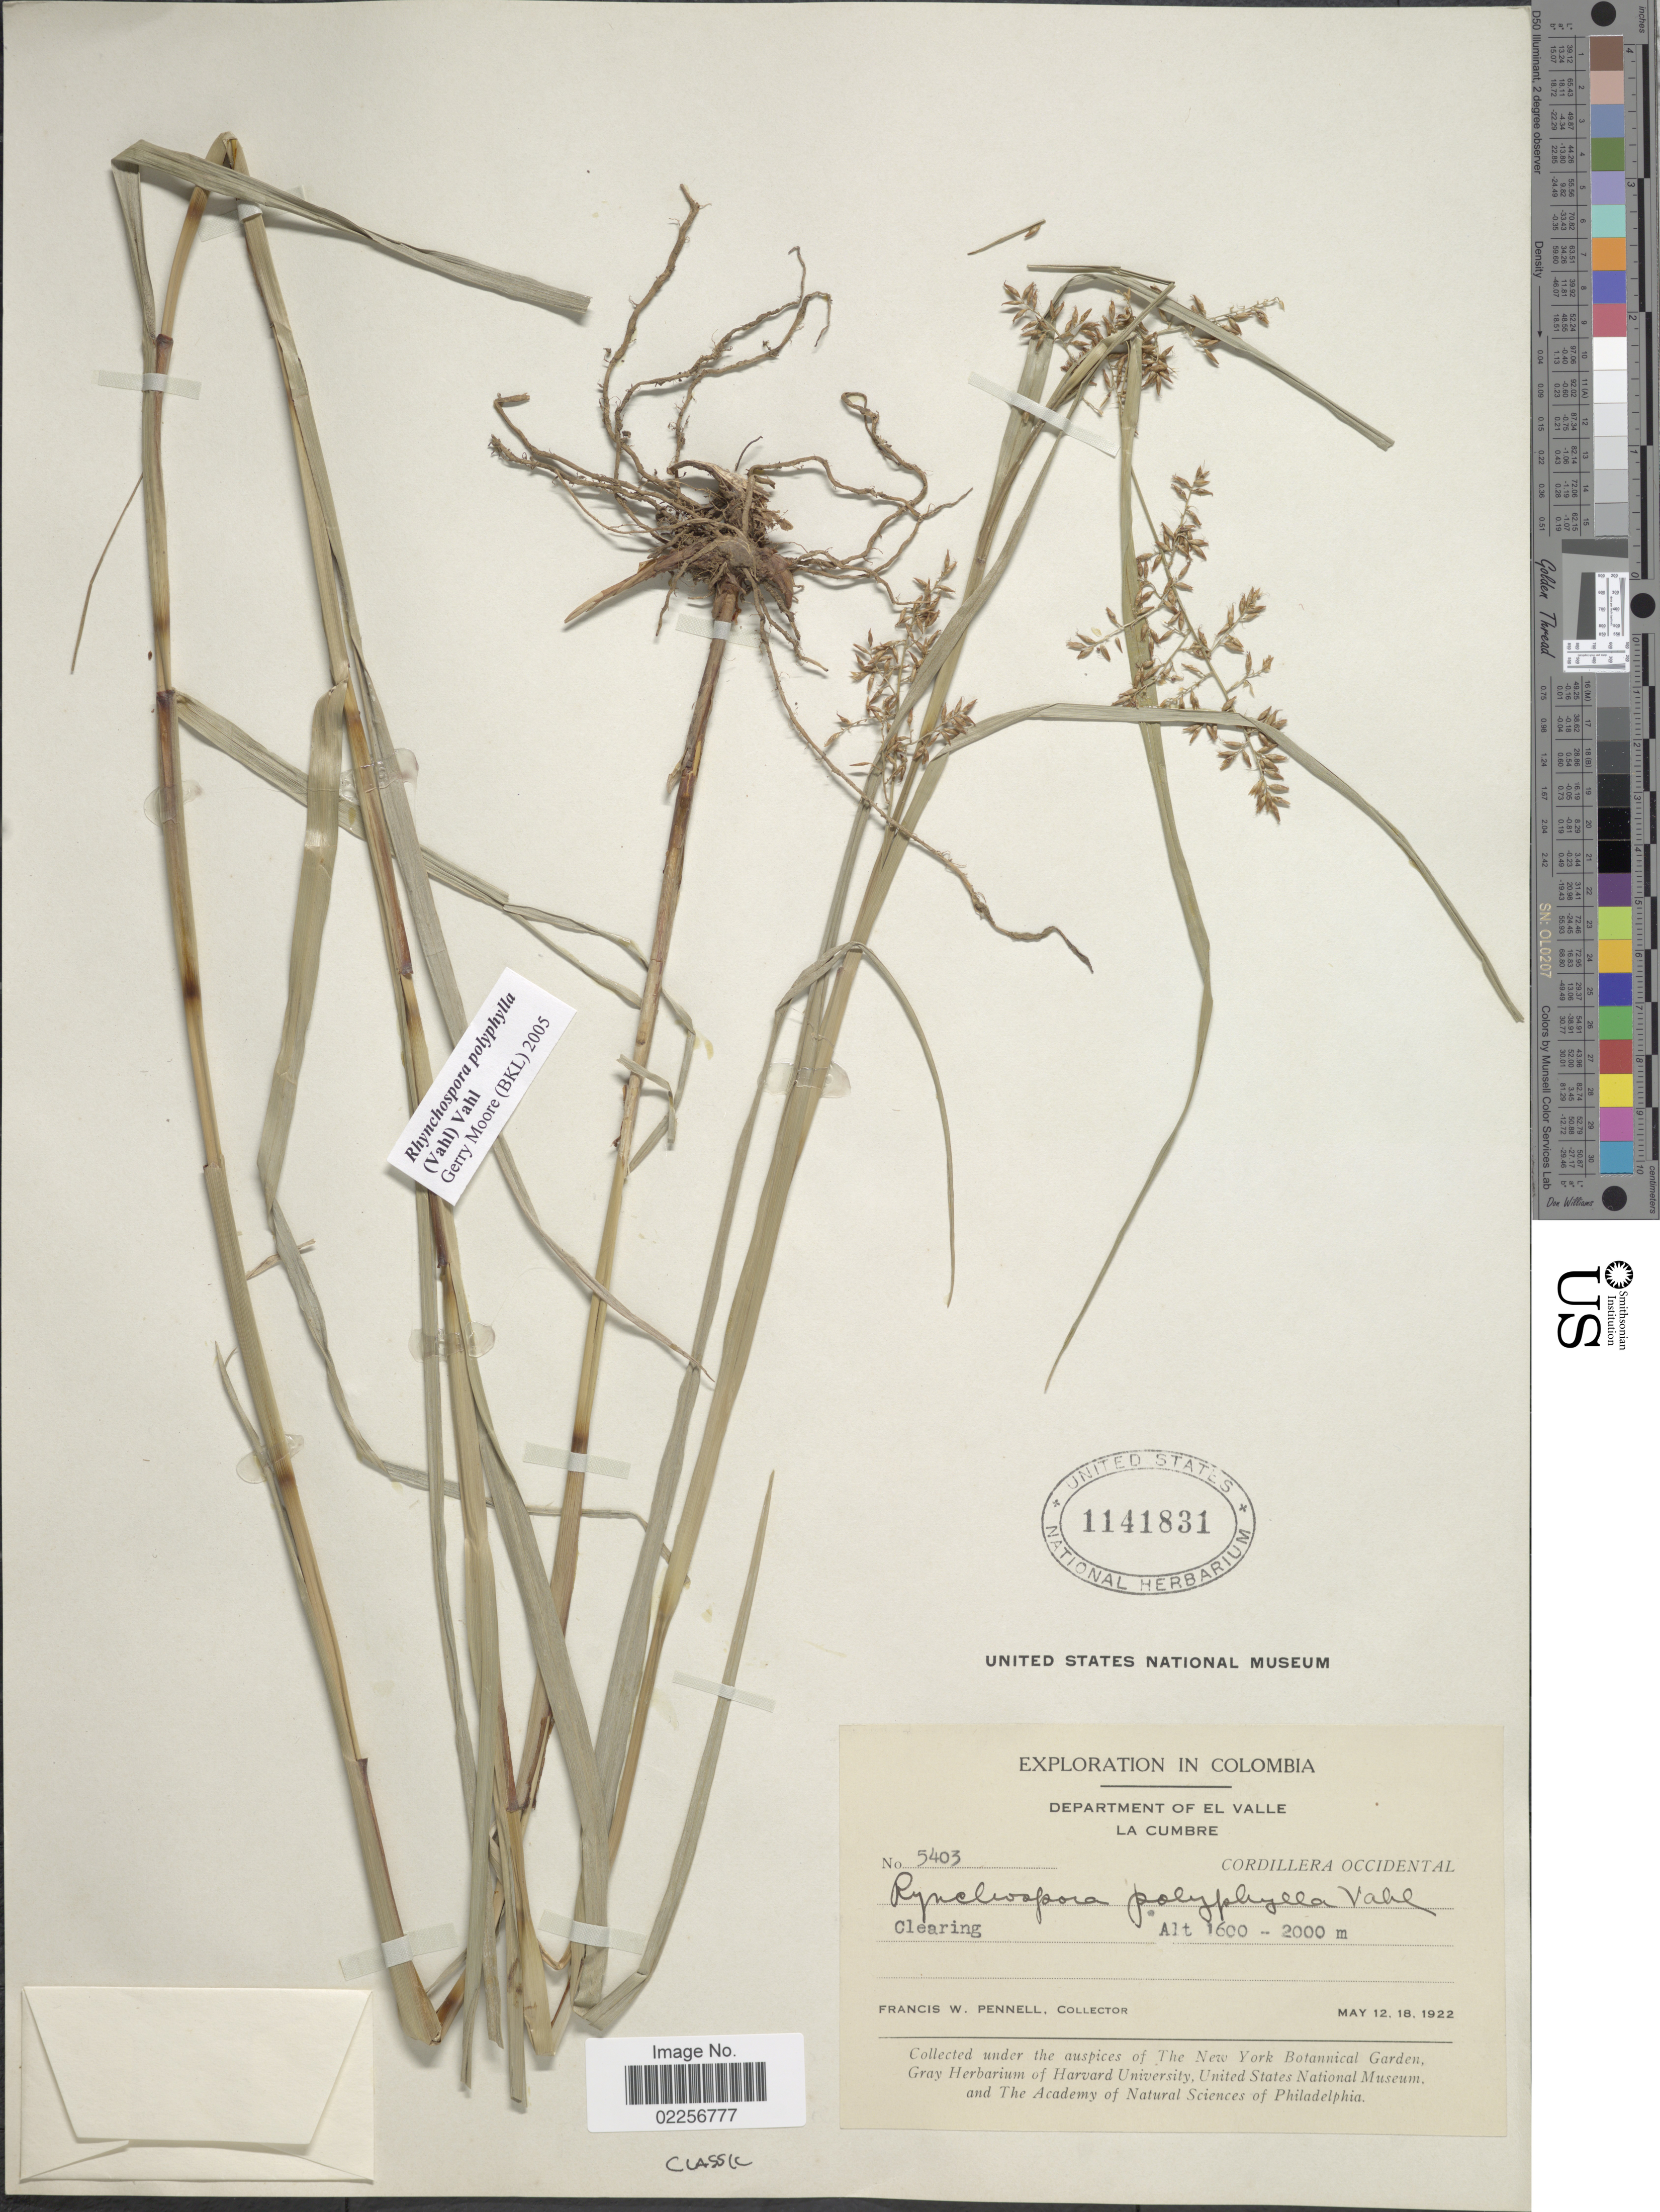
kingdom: Plantae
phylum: Tracheophyta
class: Liliopsida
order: Poales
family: Cyperaceae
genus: Rhynchospora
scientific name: Rhynchospora polyphylla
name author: (Vahl) Vahl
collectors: F. W. Pennell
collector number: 5403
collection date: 1922-05-12/1922-05-18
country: Colombia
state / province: Valle del Cauca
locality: Department of El Valle, La Cumbre, Cordillera Occidental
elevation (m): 1600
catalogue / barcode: US 1141831